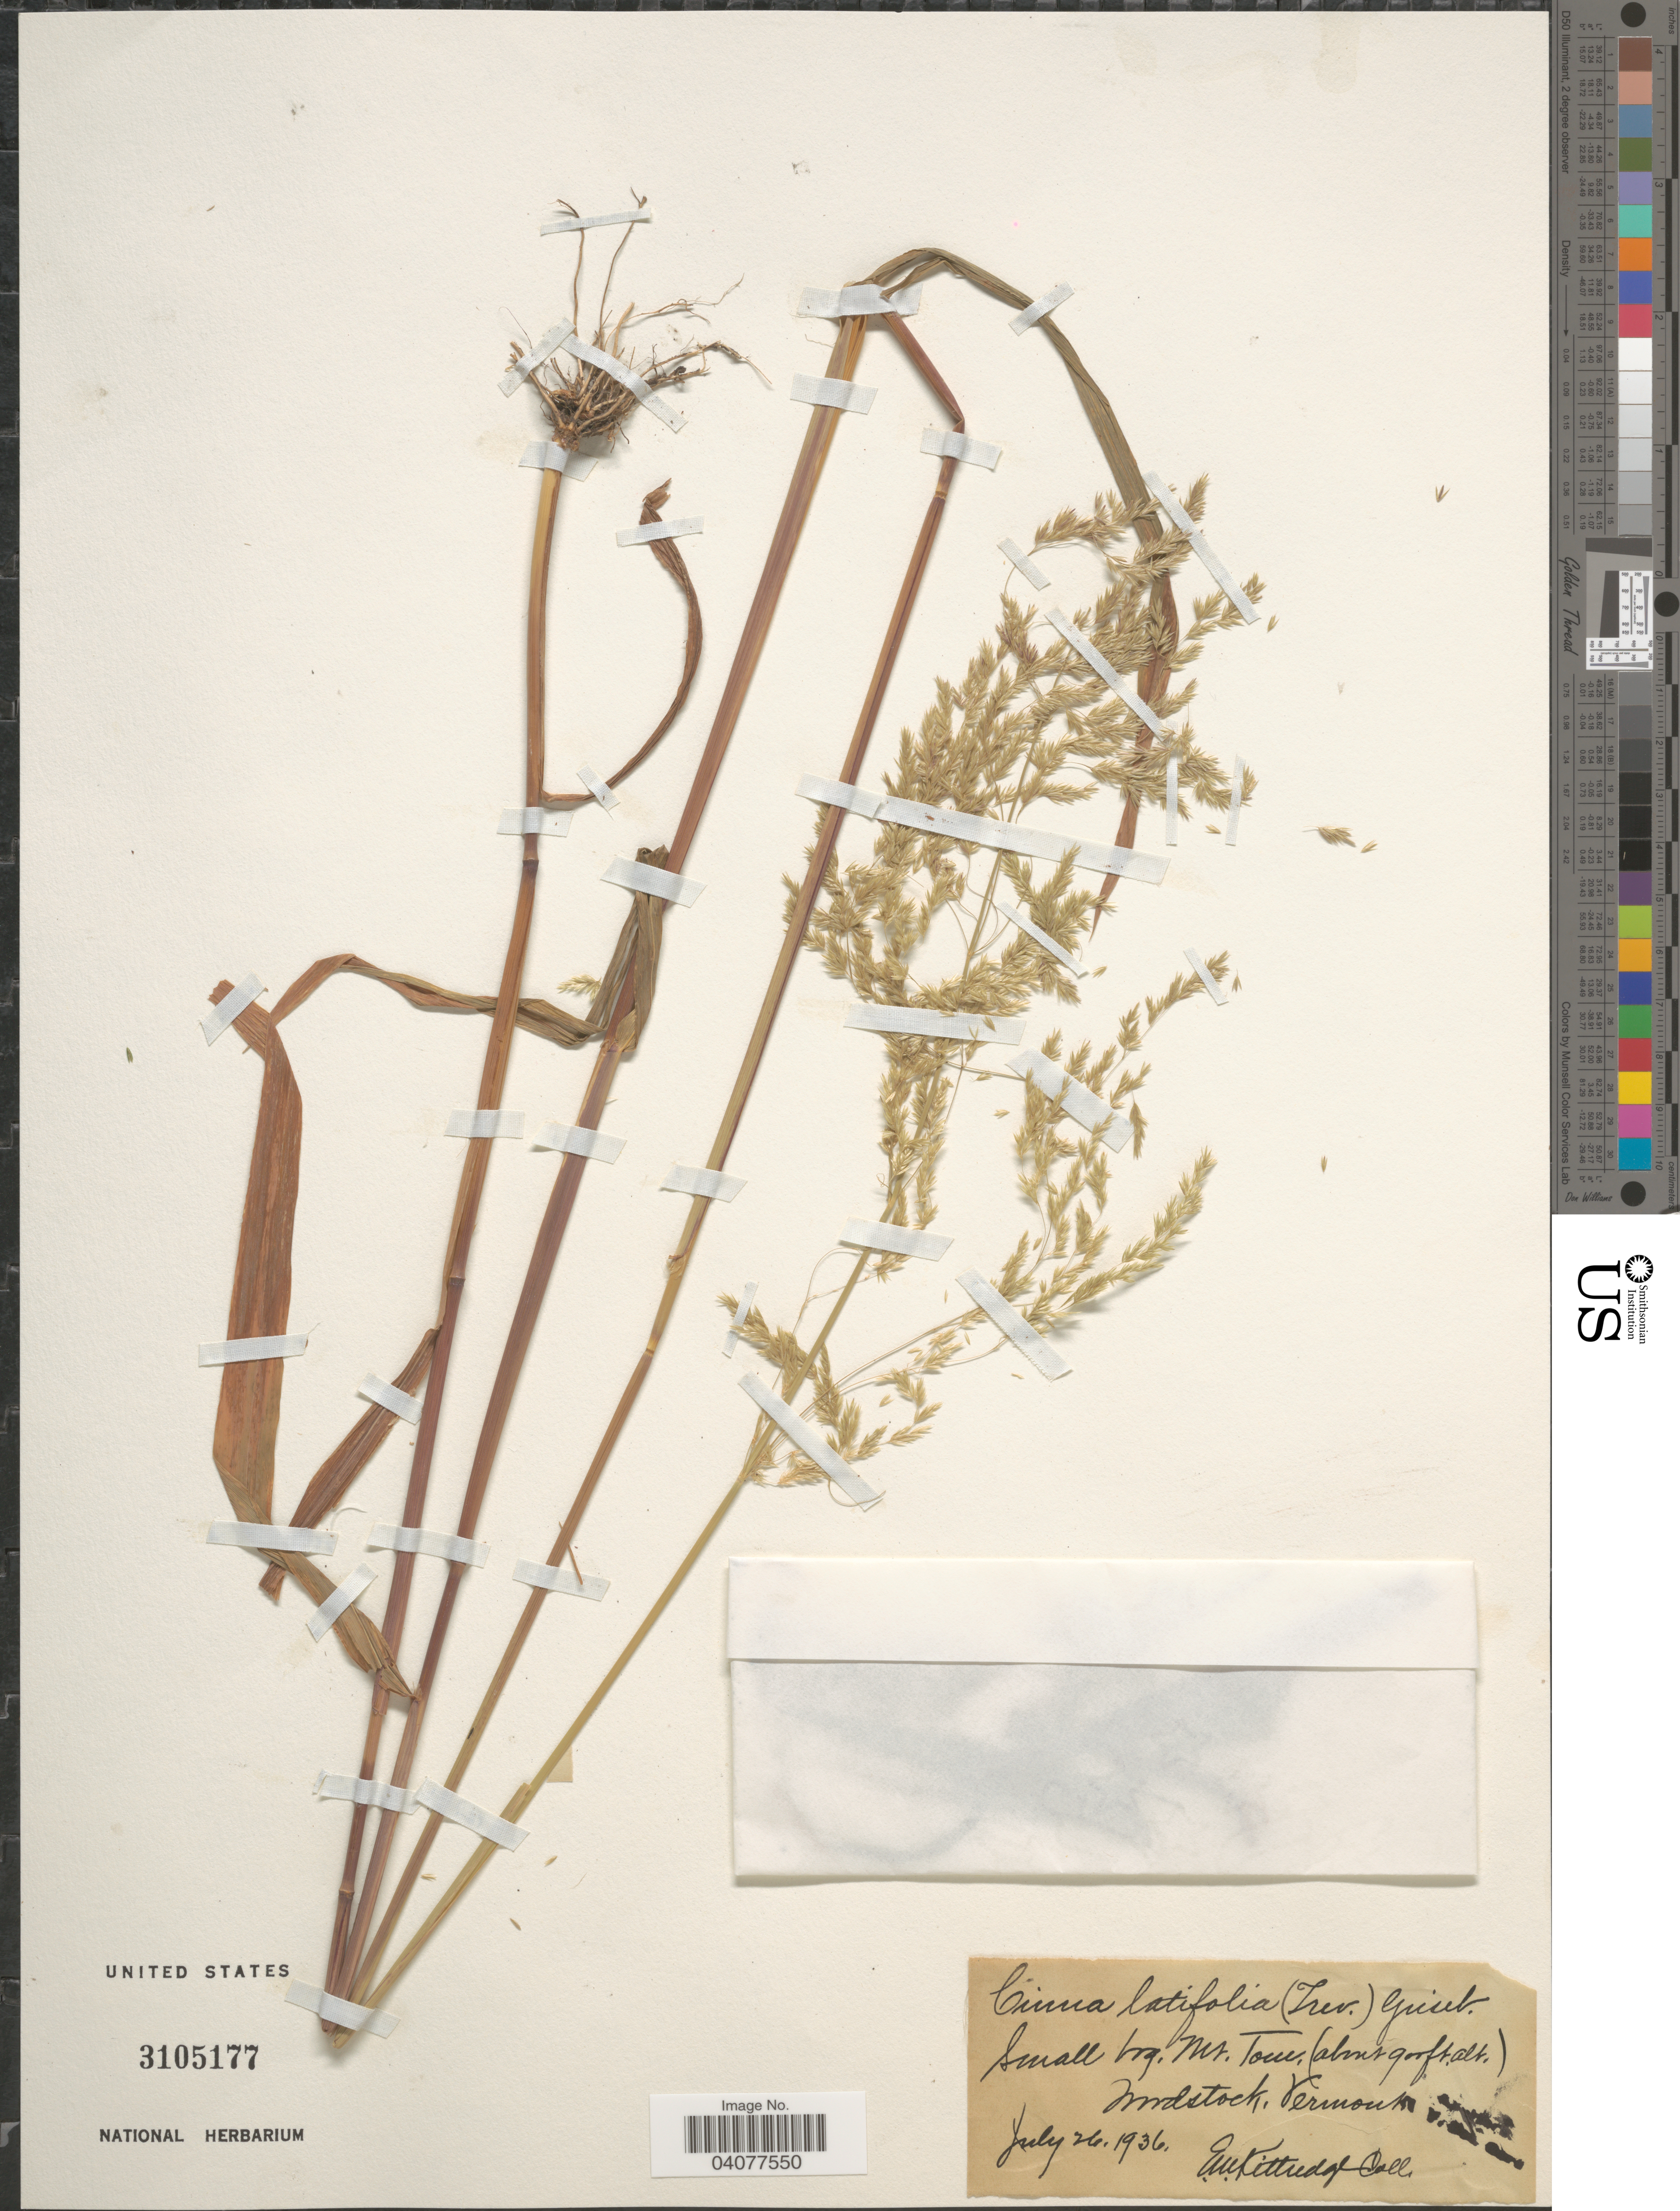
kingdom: Plantae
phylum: Tracheophyta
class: Liliopsida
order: Poales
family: Poaceae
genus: Cinna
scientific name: Cinna latifolia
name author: (Trevir. ex Goeppert) Griseb.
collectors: E. Kittridge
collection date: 1936-07-26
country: United States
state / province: Vermont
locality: Small Log. Mt. Tom. Woodstock.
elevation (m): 274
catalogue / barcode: US 3105177